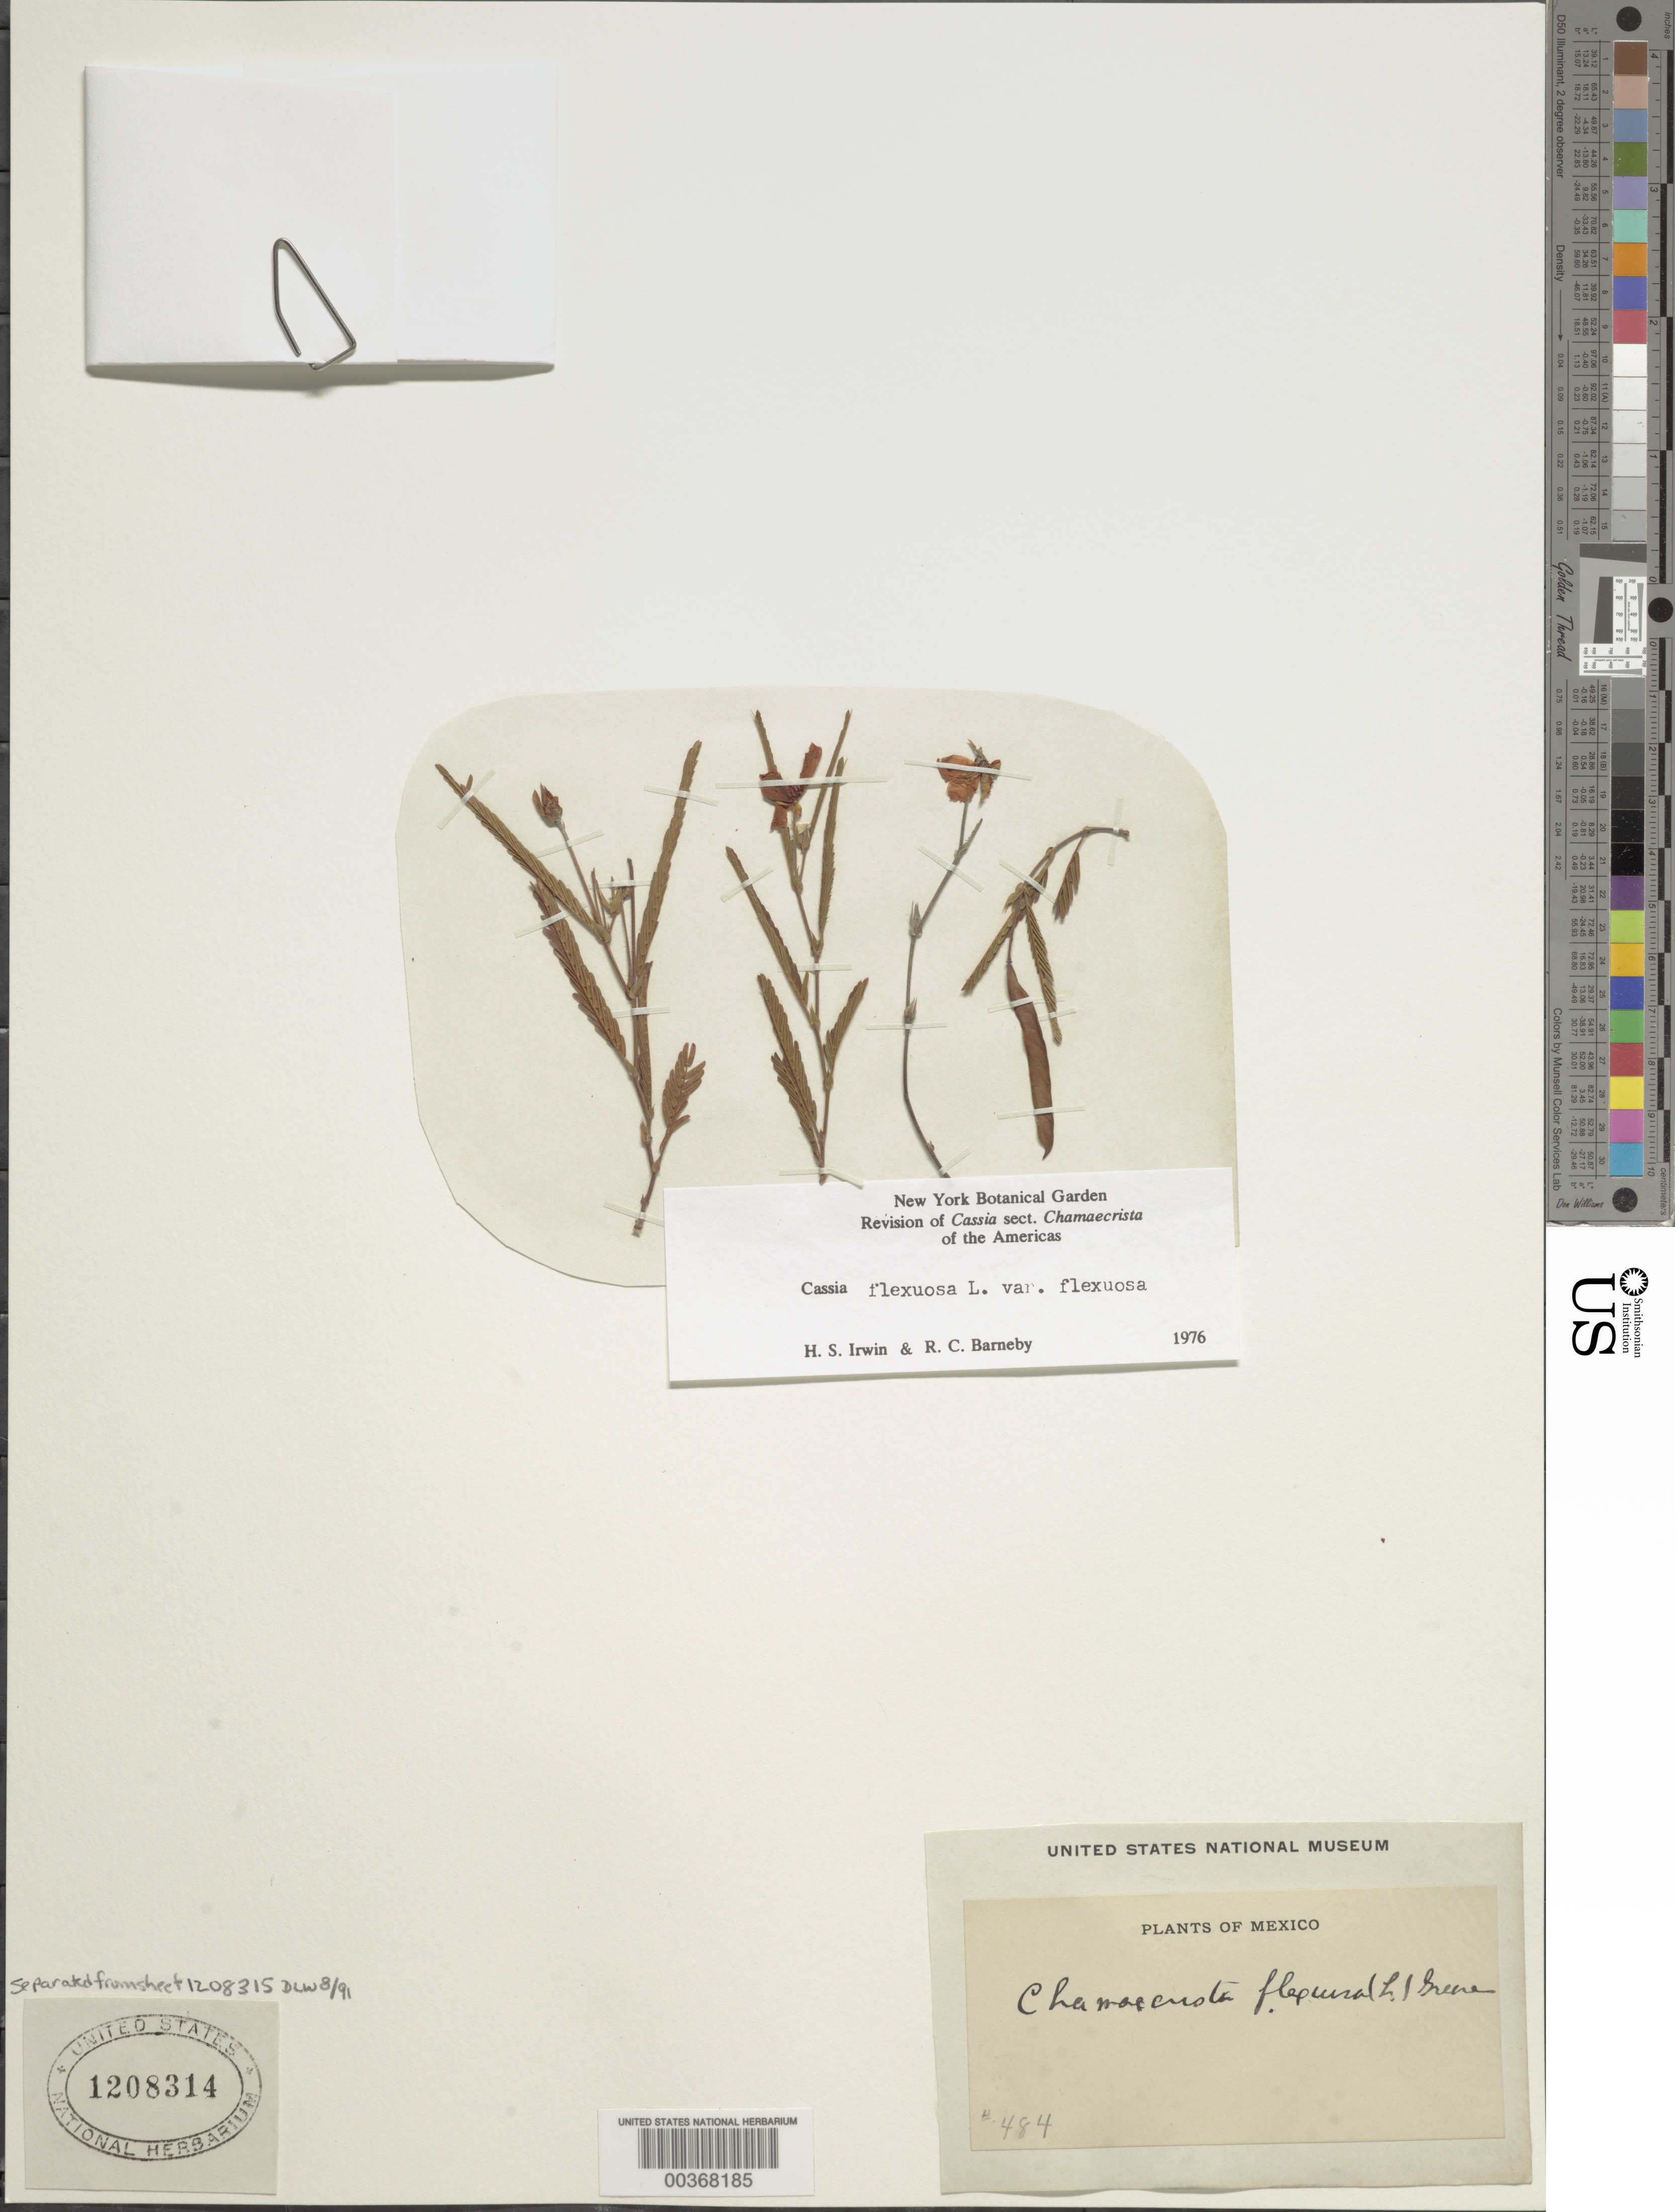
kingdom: Plantae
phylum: Tracheophyta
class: Magnoliopsida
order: Fabales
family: Fabaceae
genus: Chamaecrista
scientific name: Chamaecrista flexuosa var. flexuosa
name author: (L.) Greene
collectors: E. Makrinius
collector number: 484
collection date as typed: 07 Mar 1925 or 03 Jul 1925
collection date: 1925-03-07 or 1925-07-03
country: Mexico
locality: Chacalapa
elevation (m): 350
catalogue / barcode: US 1208314